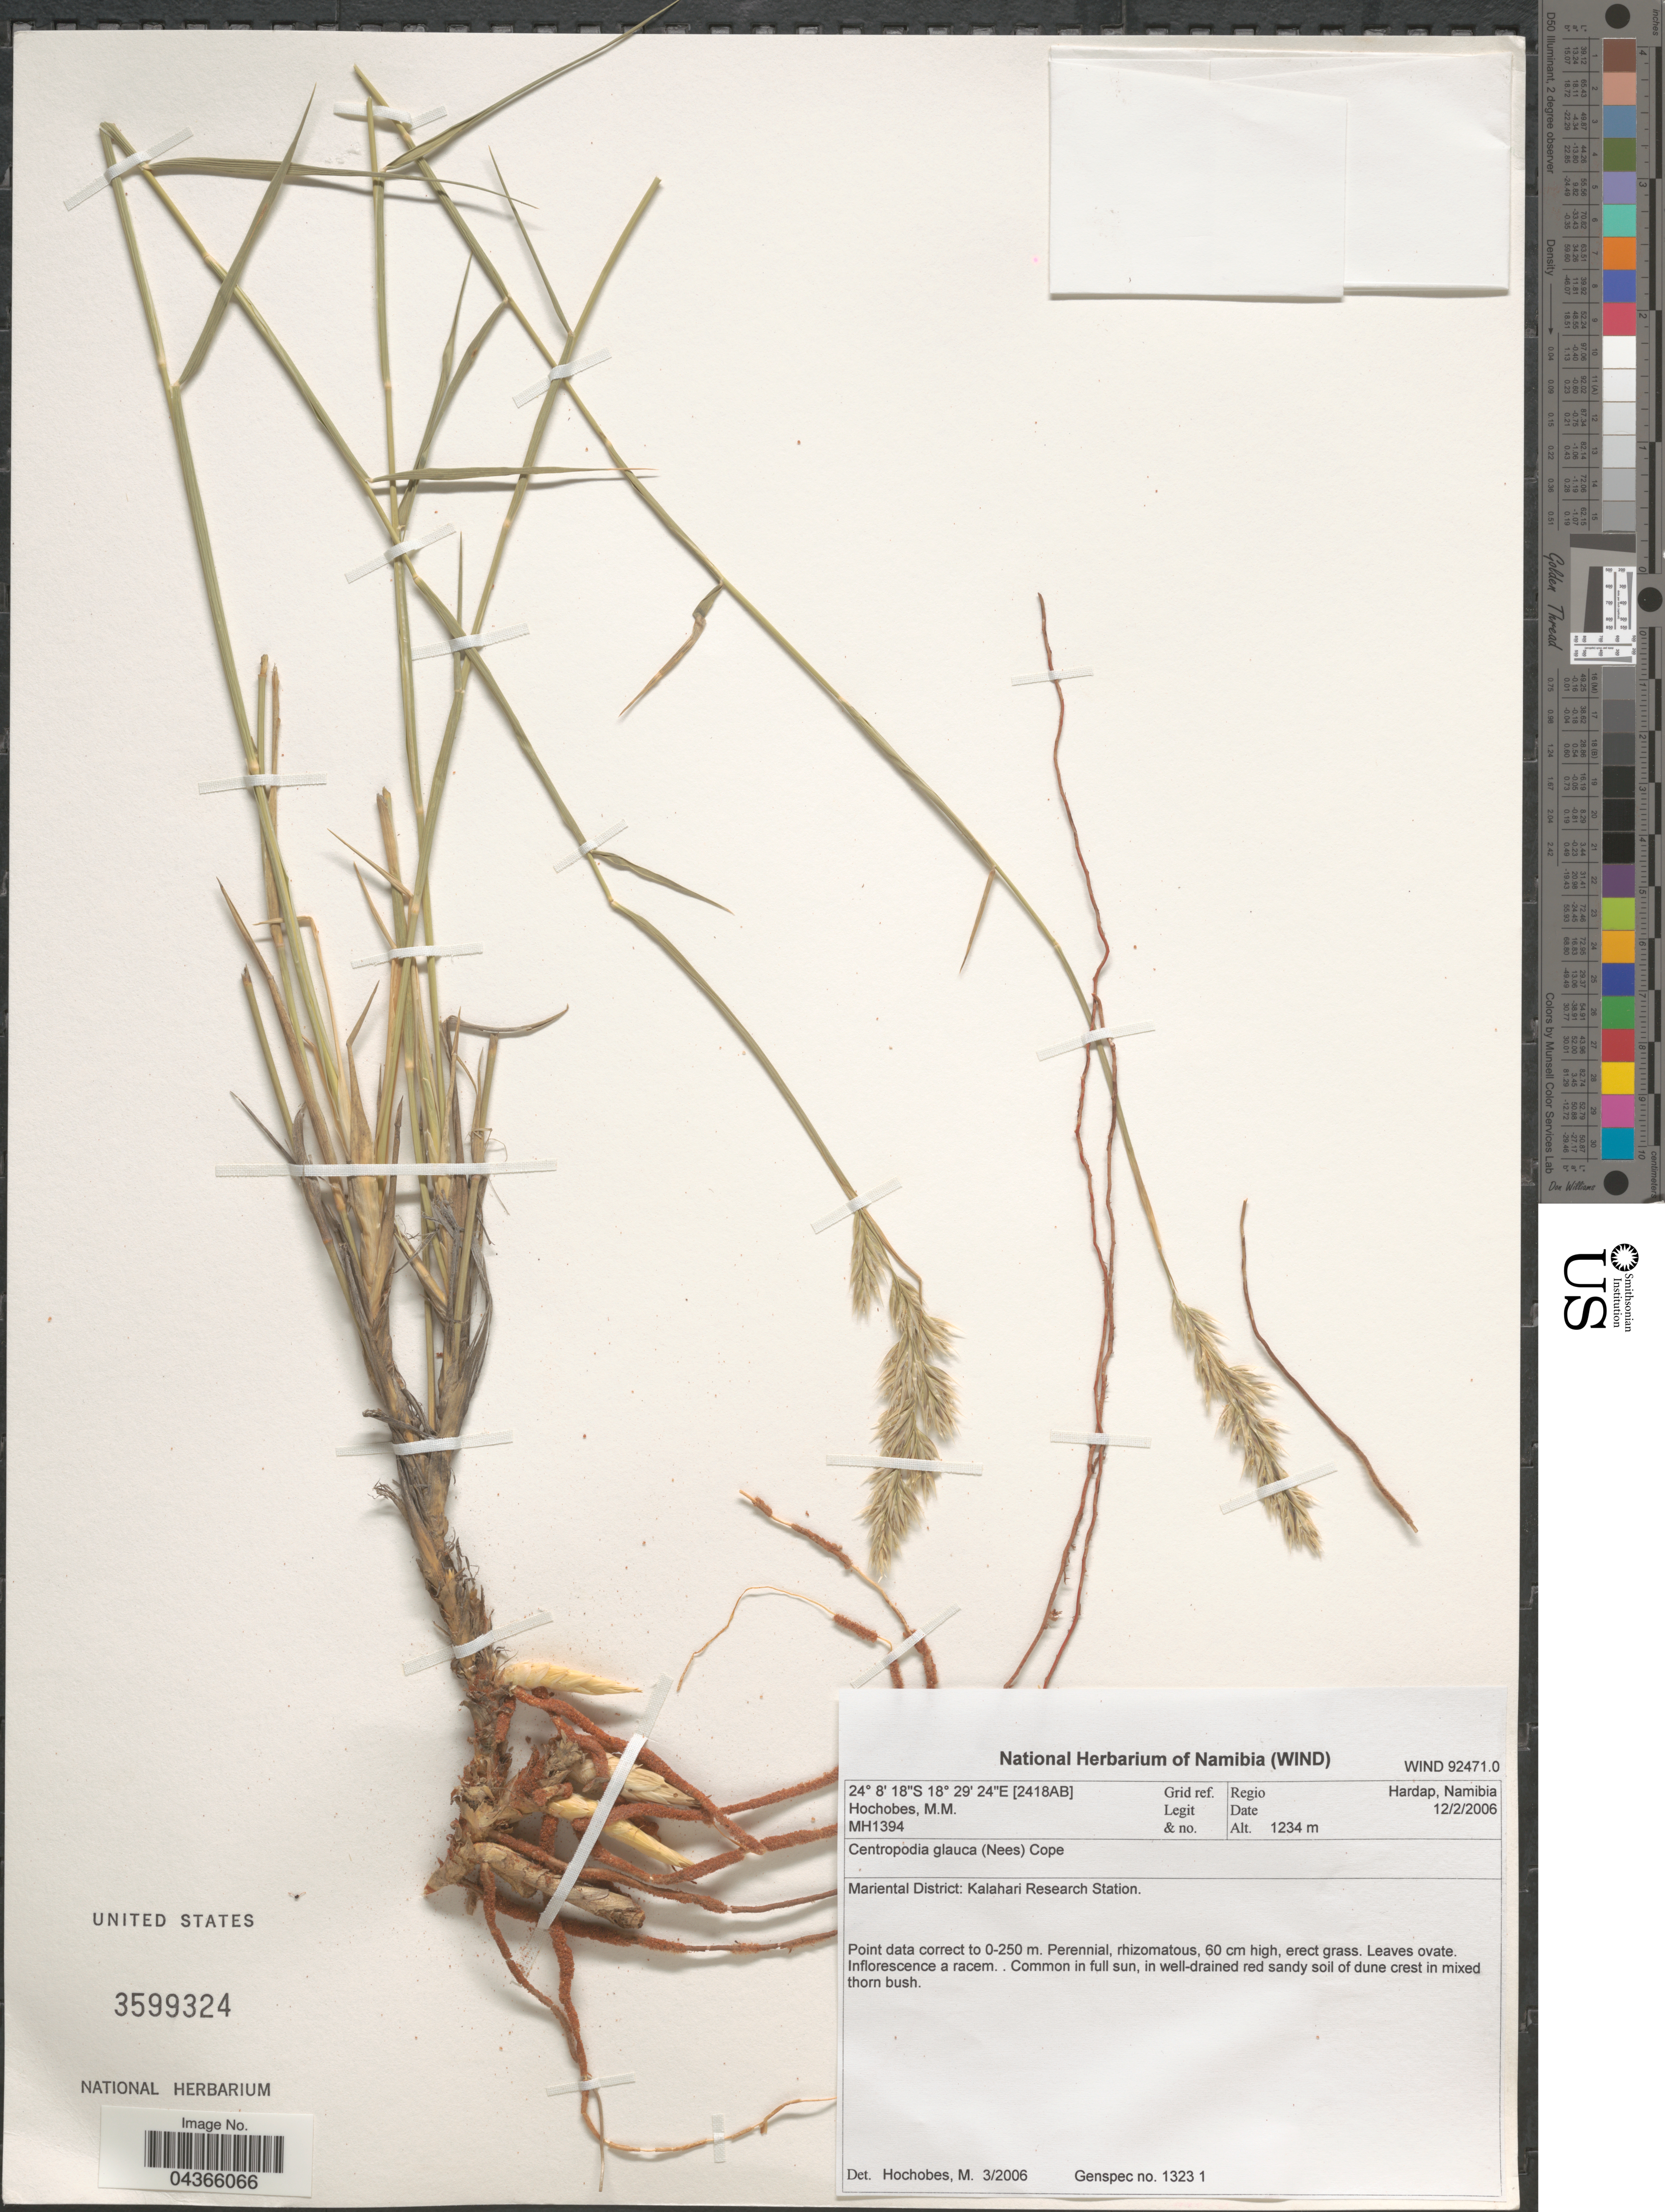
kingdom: Plantae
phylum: Tracheophyta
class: Liliopsida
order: Poales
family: Poaceae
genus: Centropodia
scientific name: Centropodia glauca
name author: (Nees) Cope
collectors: M. Hochobes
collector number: MH1394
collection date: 2006-02-12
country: Namibia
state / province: Hardap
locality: [2418AB] Grid ref. Regio Hardap, Namibia. Mariental District: Kalahari Research Station.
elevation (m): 1234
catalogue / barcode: US 3599324